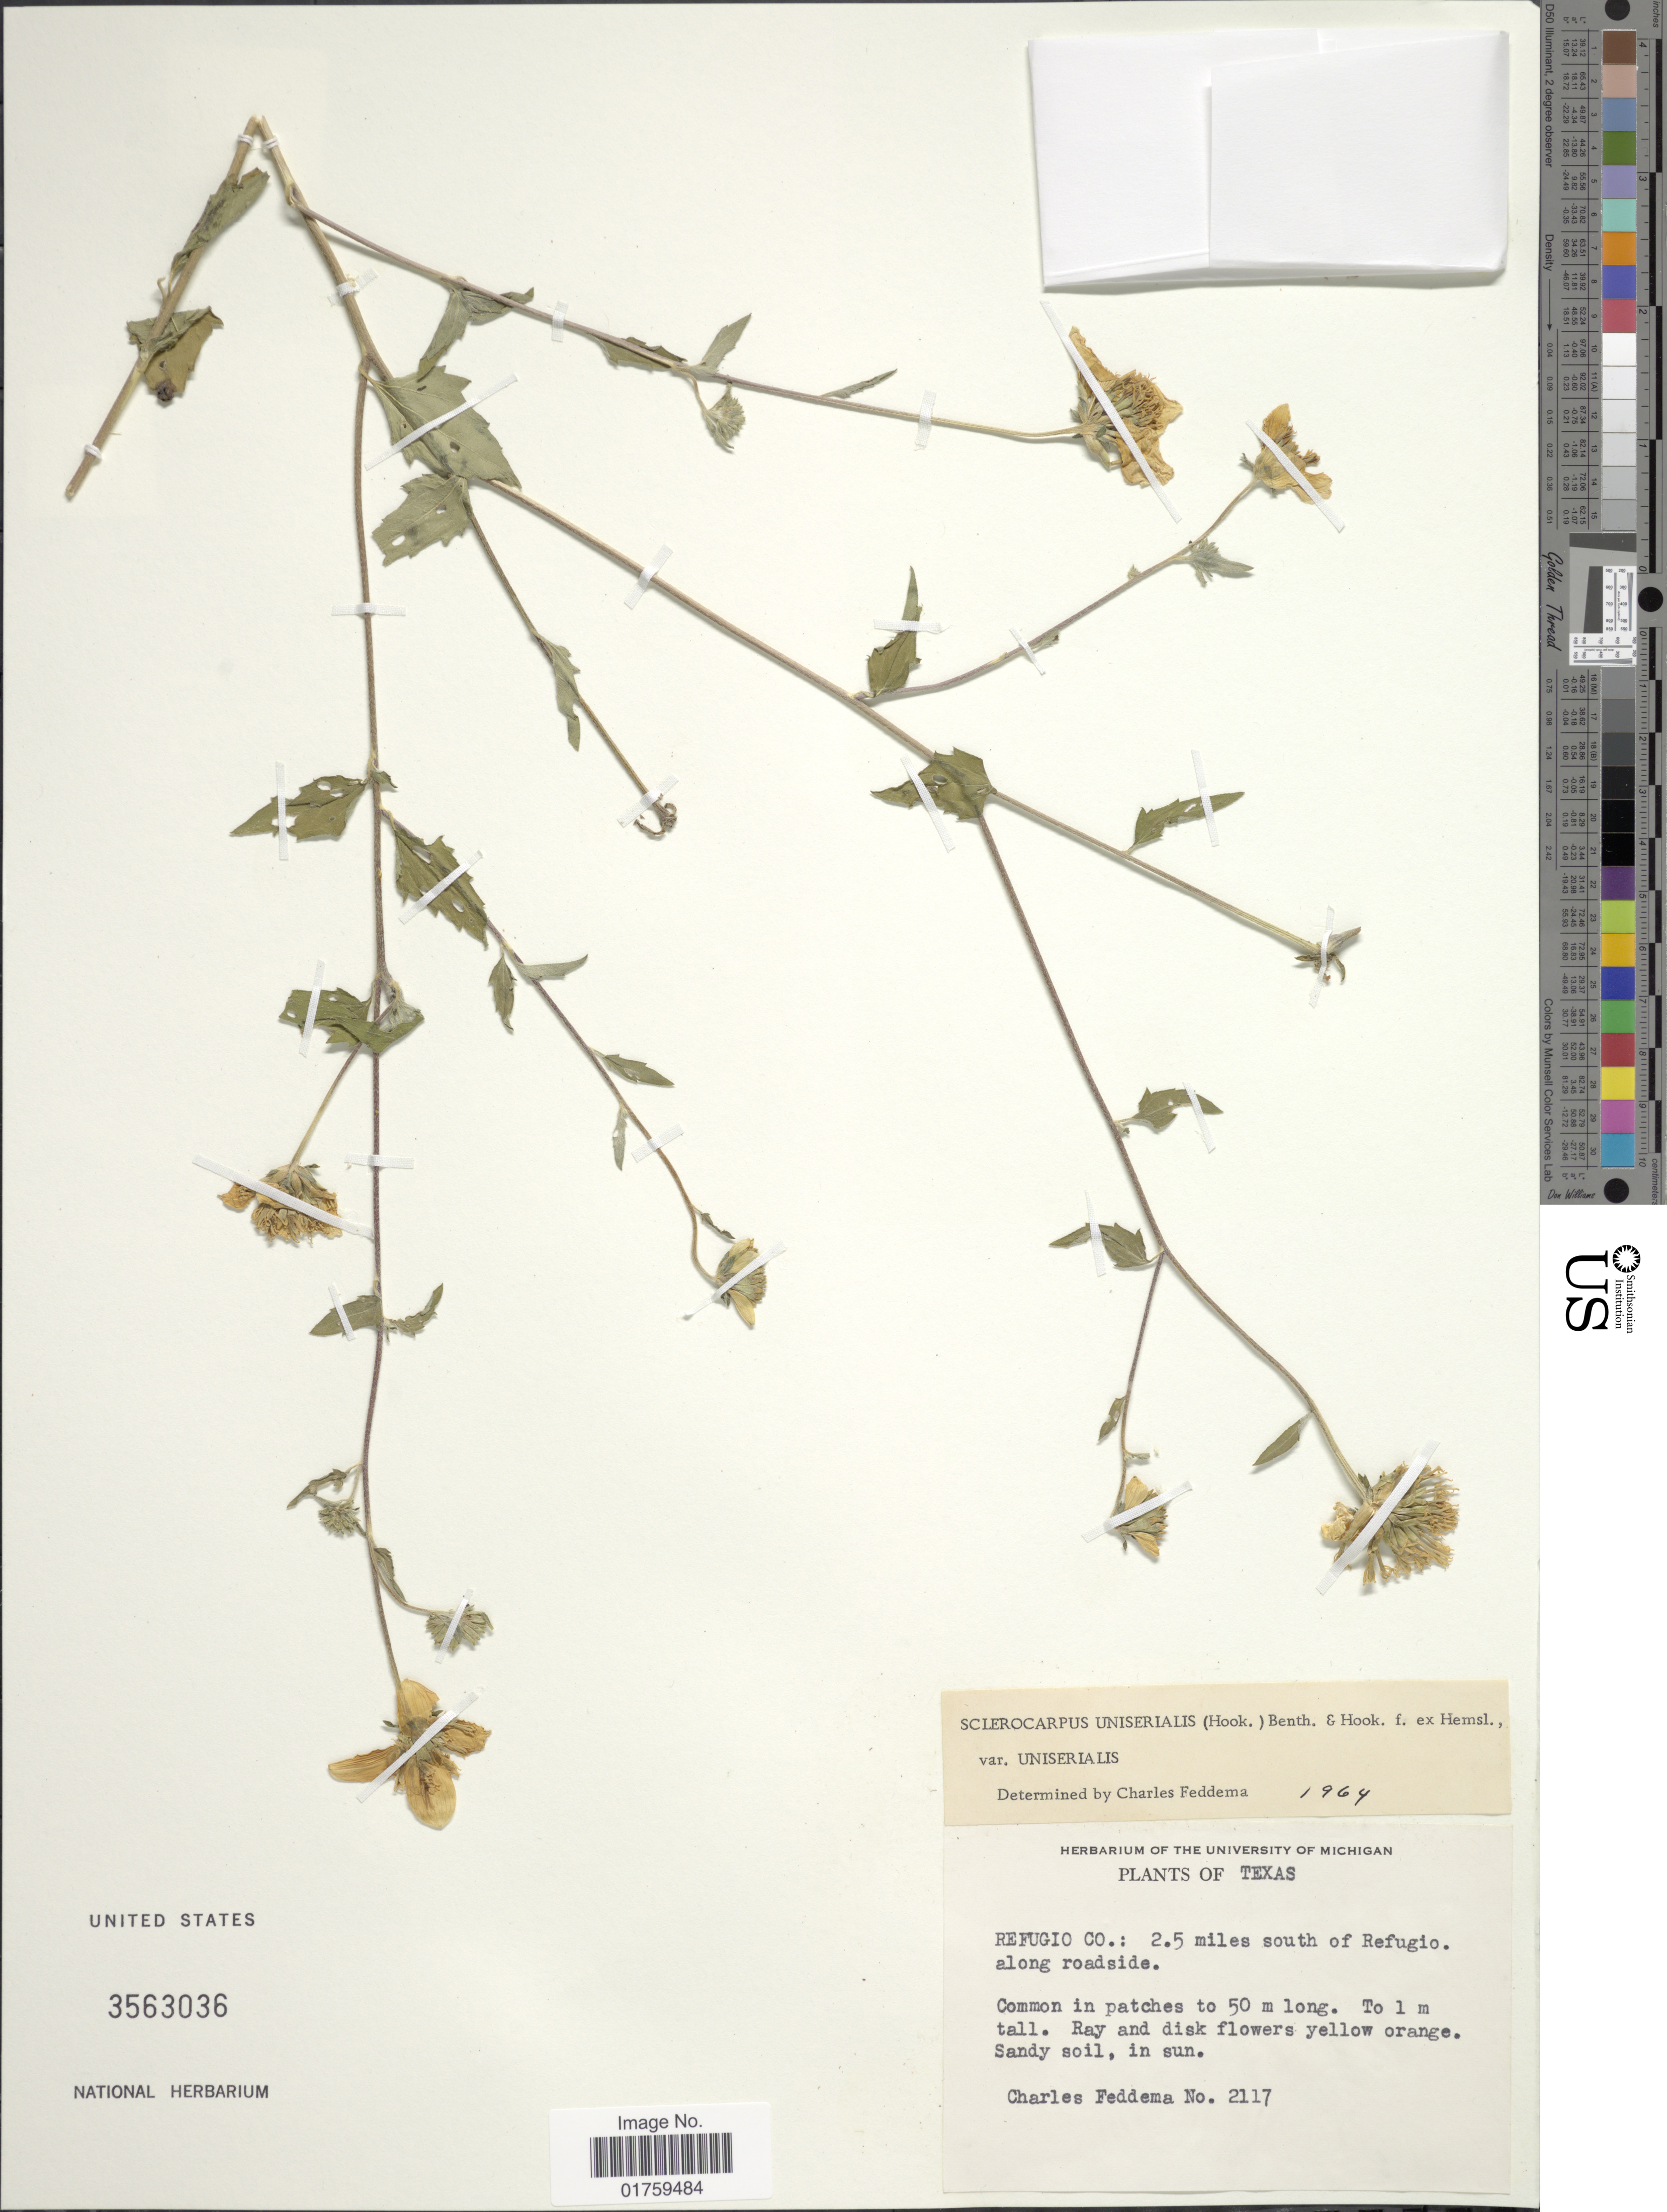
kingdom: Plantae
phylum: Tracheophyta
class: Magnoliopsida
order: Asterales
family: Asteraceae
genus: Sclerocarpus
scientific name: Sclerocarpus uniserialis var. frutescens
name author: (Brandegee) Feddema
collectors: C. Feddema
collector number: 2117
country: United States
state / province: Texas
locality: Texas. Refugio Co.: 2.5 miles south of Refugio. along roadside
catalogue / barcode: US 3563036